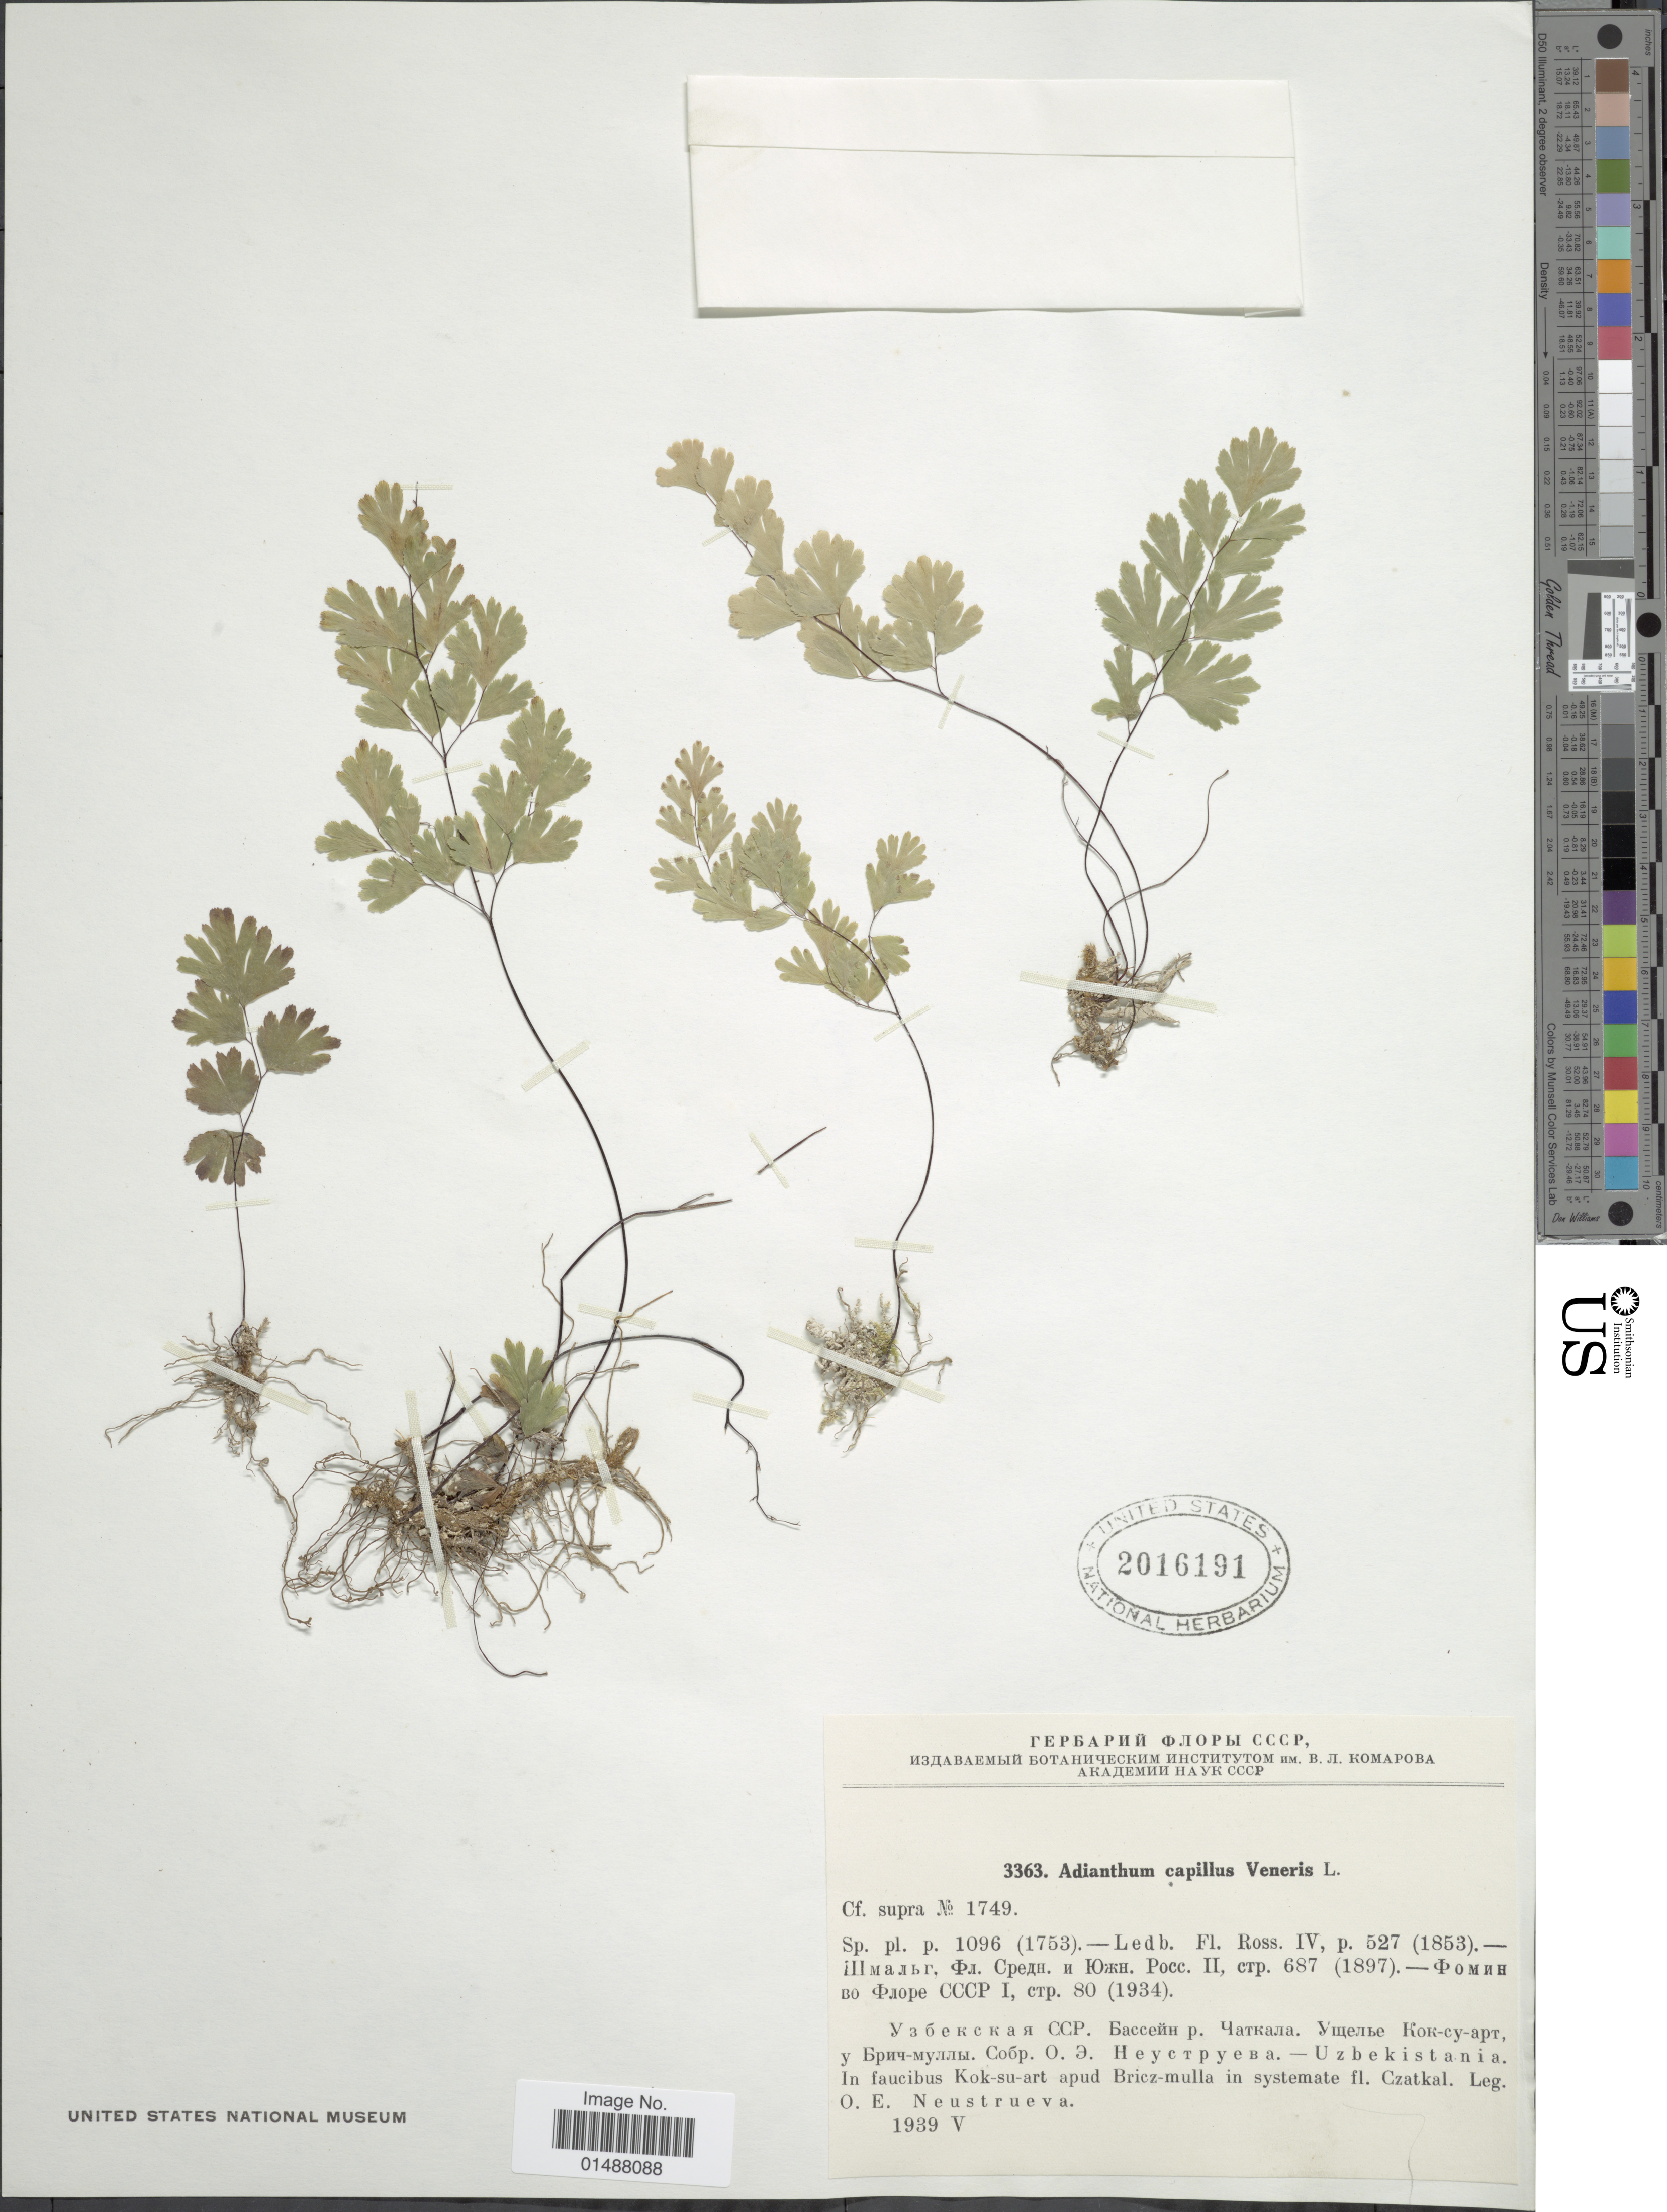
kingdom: Plantae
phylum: Tracheophyta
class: Polypodiopsida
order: Polypodiales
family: Pteridaceae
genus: Adiantum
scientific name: Adiantum capillus-veneris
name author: L.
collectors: O. Neustrueva-Knorring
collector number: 1749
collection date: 1939-05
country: Uzbekistan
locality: In faucibus Kok-su-art apud Bricz-mulla in systemate fl. Czatkal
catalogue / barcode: US 2016191